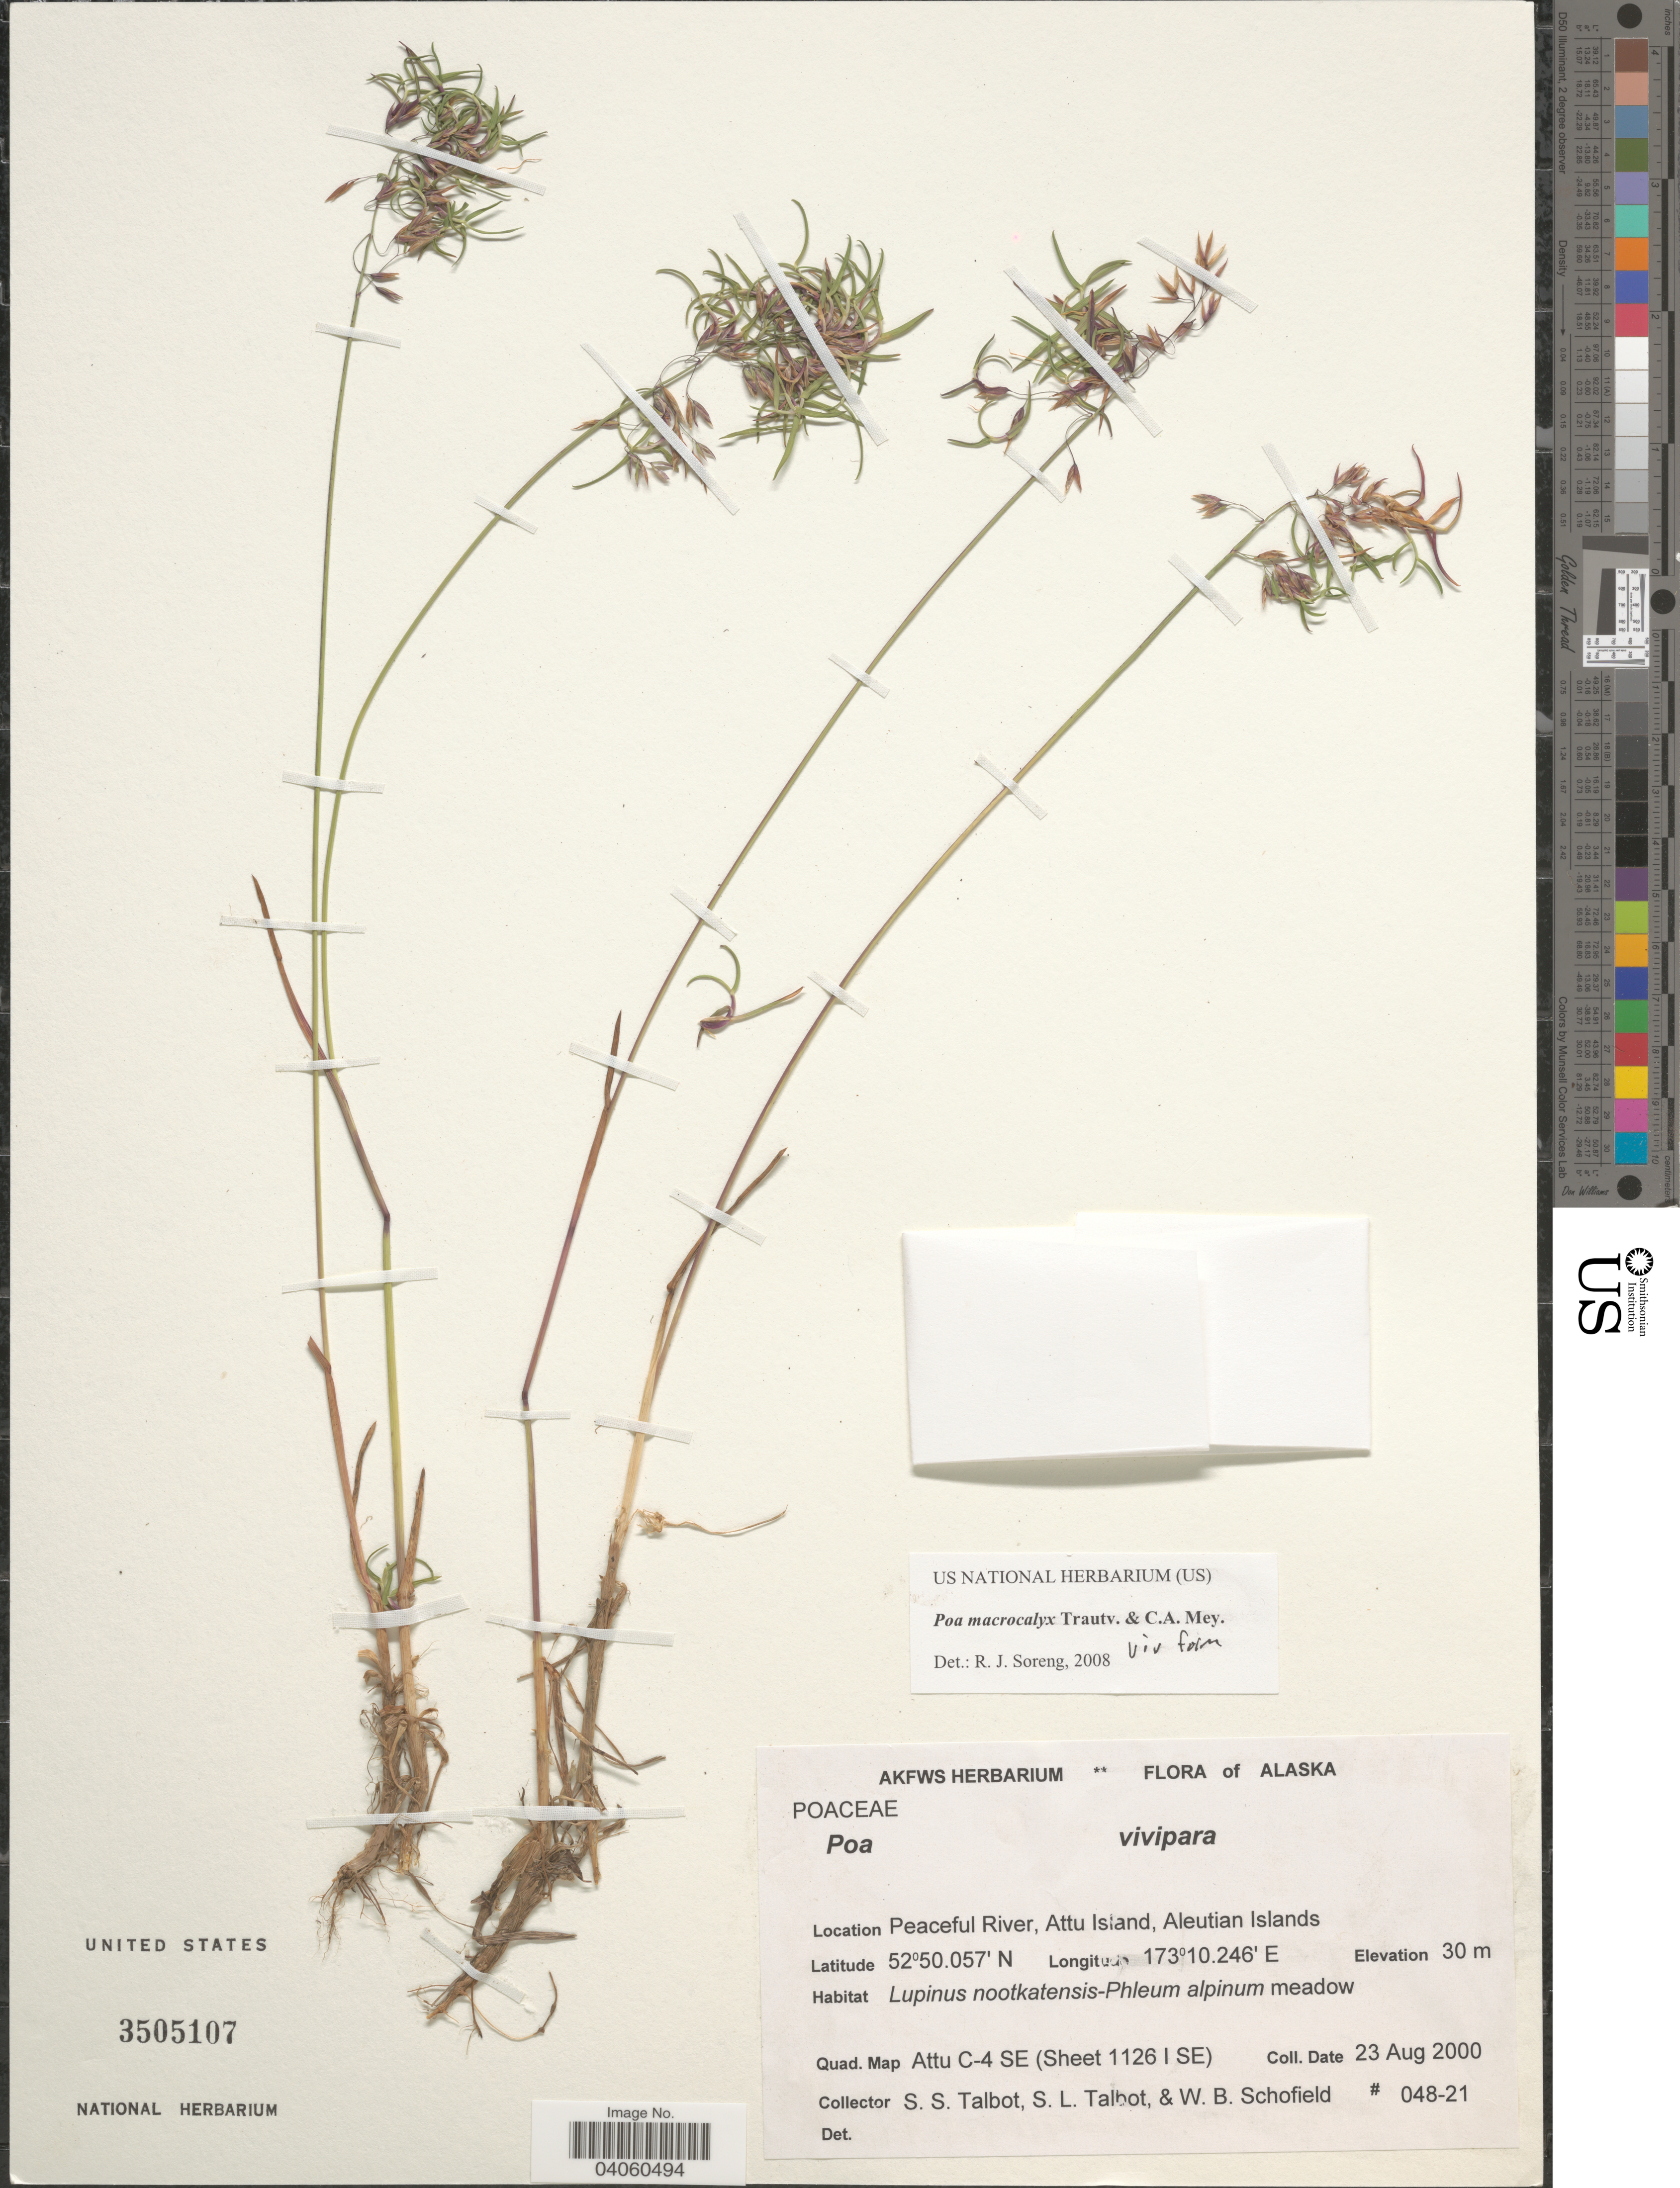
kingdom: Plantae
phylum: Tracheophyta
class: Liliopsida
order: Poales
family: Poaceae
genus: Poa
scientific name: Poa macrocalyx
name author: Trautv. & C.A. Mey.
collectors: S. S. Talbot, S. Talbot & W. Schofield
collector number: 048-21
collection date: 2000-08-23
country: United States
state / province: Alaska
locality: Peaceful River, Attu Island, Aleutian Islands. Quad. Map Attu C-4 SE (Sheet 1126 I SE).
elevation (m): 30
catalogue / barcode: US 3505107